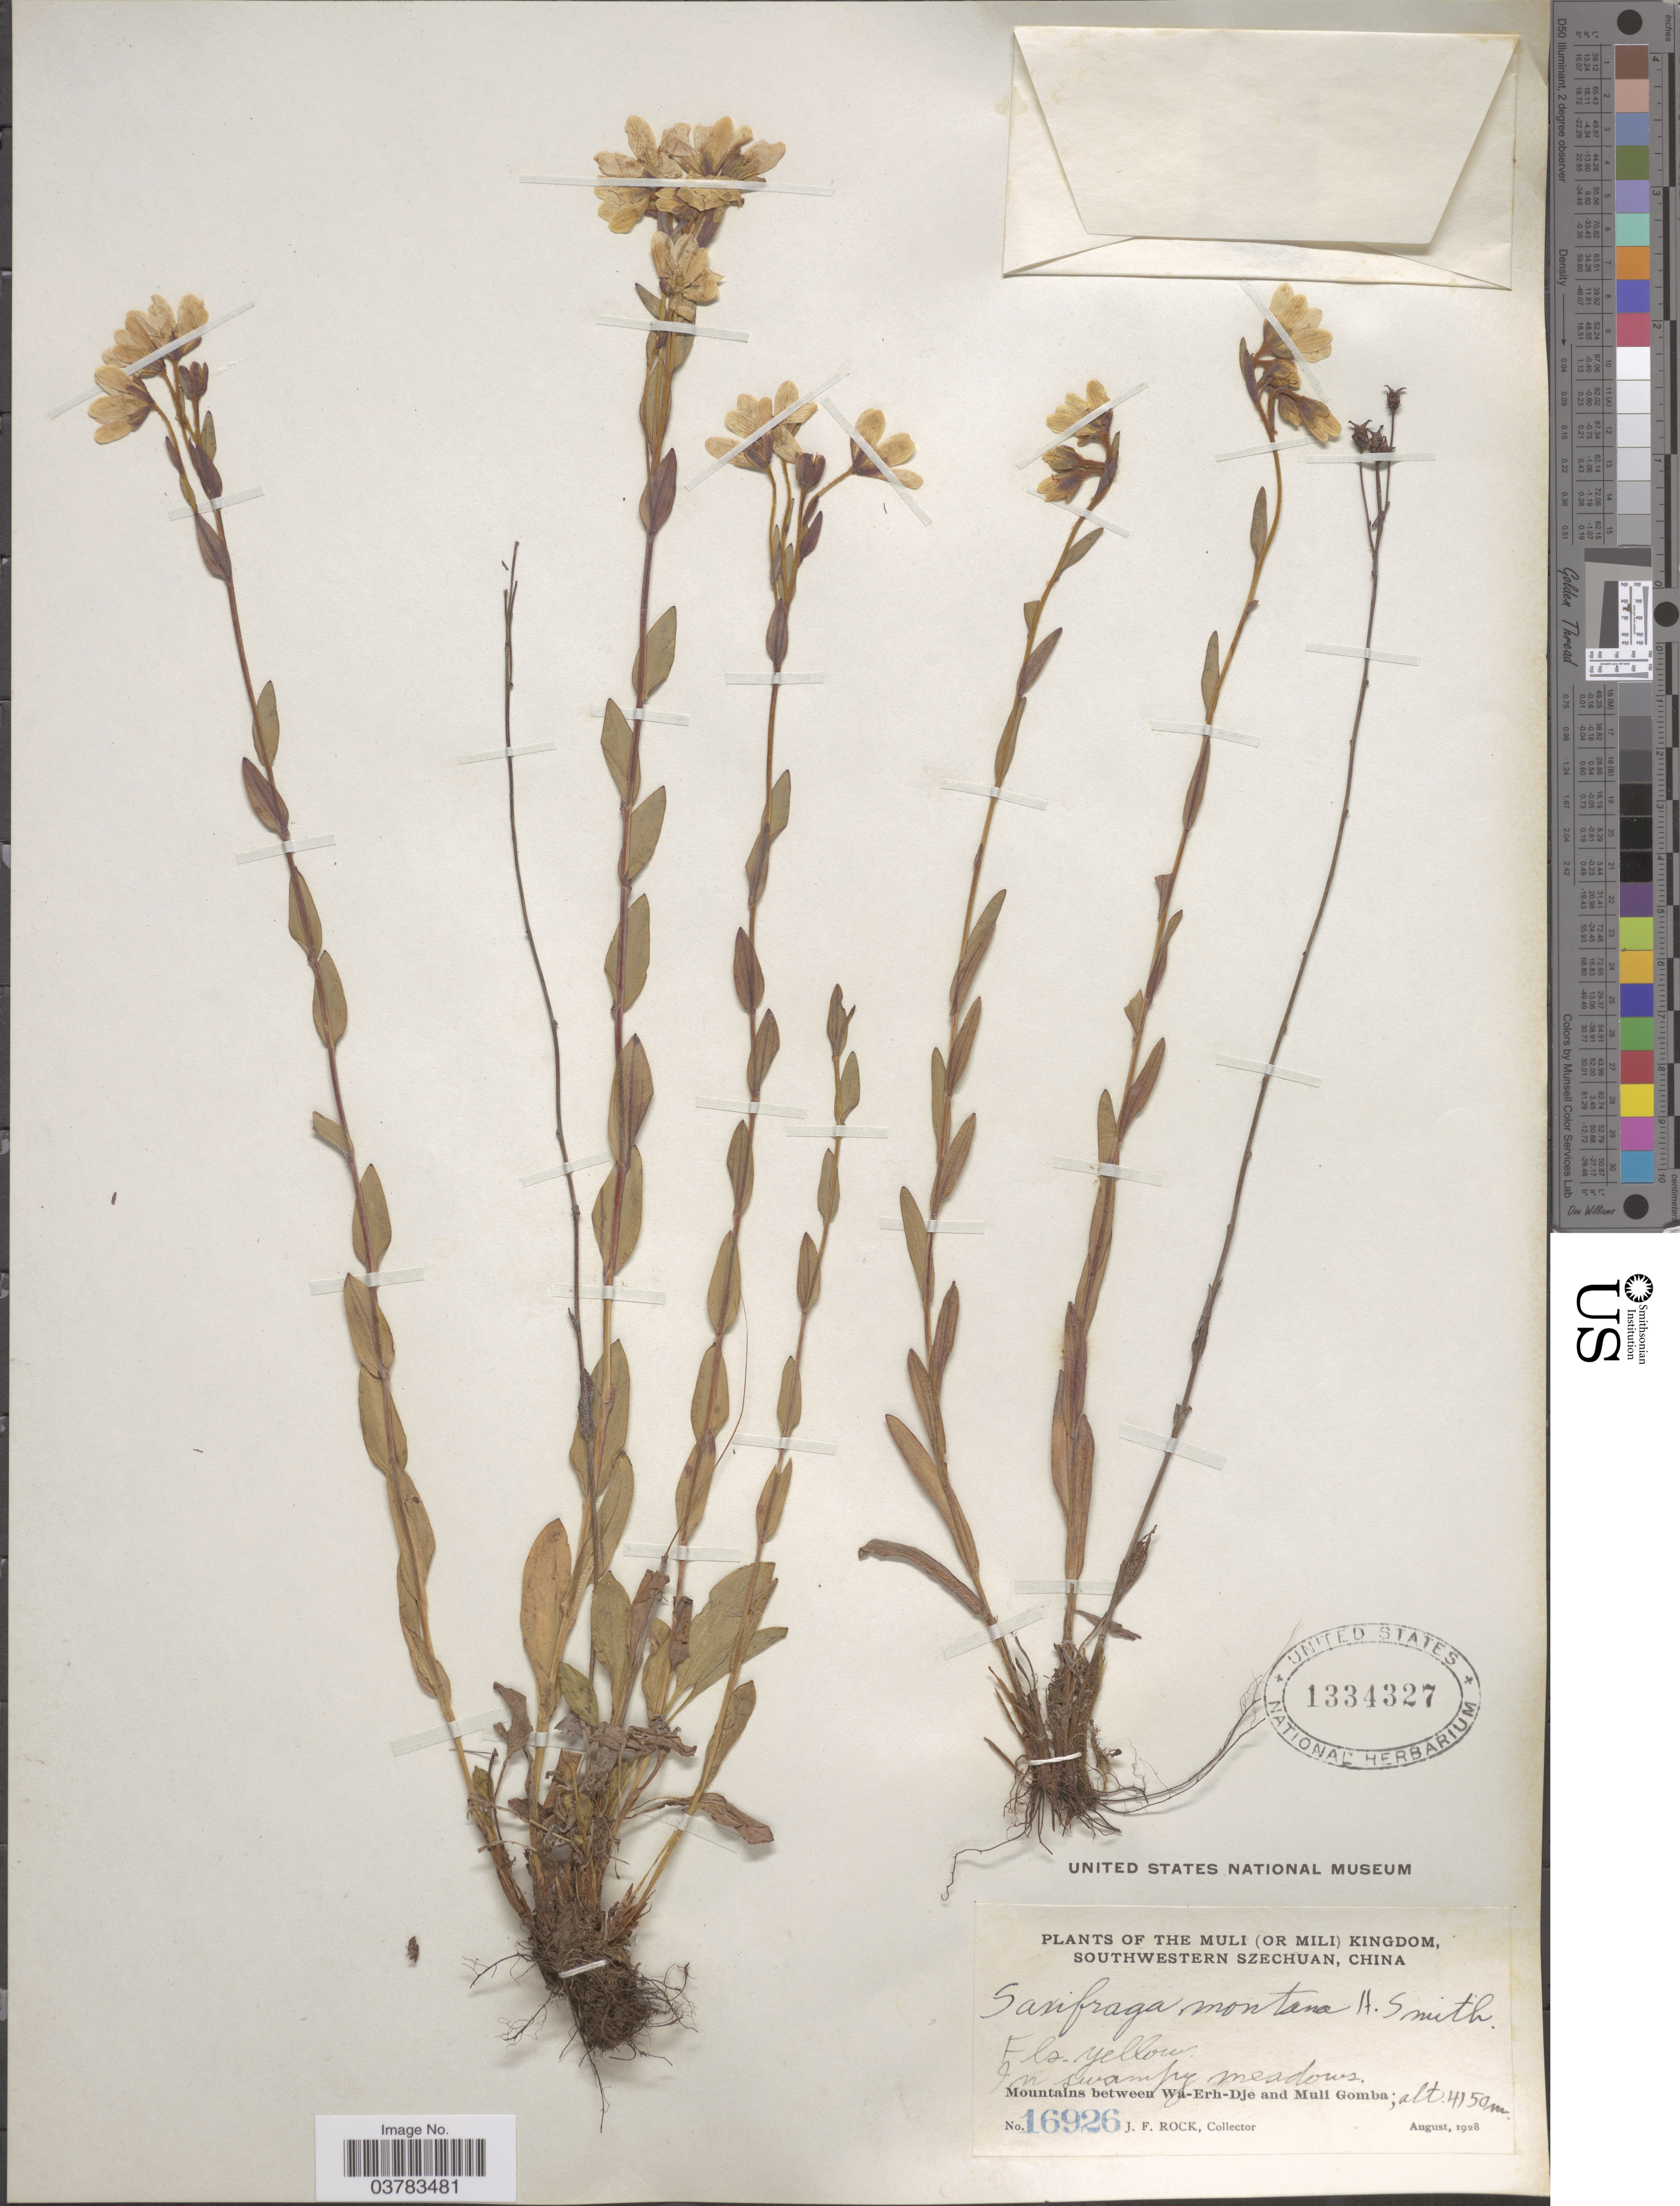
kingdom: Plantae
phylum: Tracheophyta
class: Magnoliopsida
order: Saxifragales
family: Saxifragaceae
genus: Saxifraga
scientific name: Saxifraga sinomontana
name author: J.T. Pan & Gornall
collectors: J. Rock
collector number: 16926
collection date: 1928-08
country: China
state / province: Sichuan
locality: The Muli (of Mili) Kingdom, Southwestern Szechuan. Mountains between Wa-Erh-Dje and Muli Gomba.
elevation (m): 4150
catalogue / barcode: US 1334327